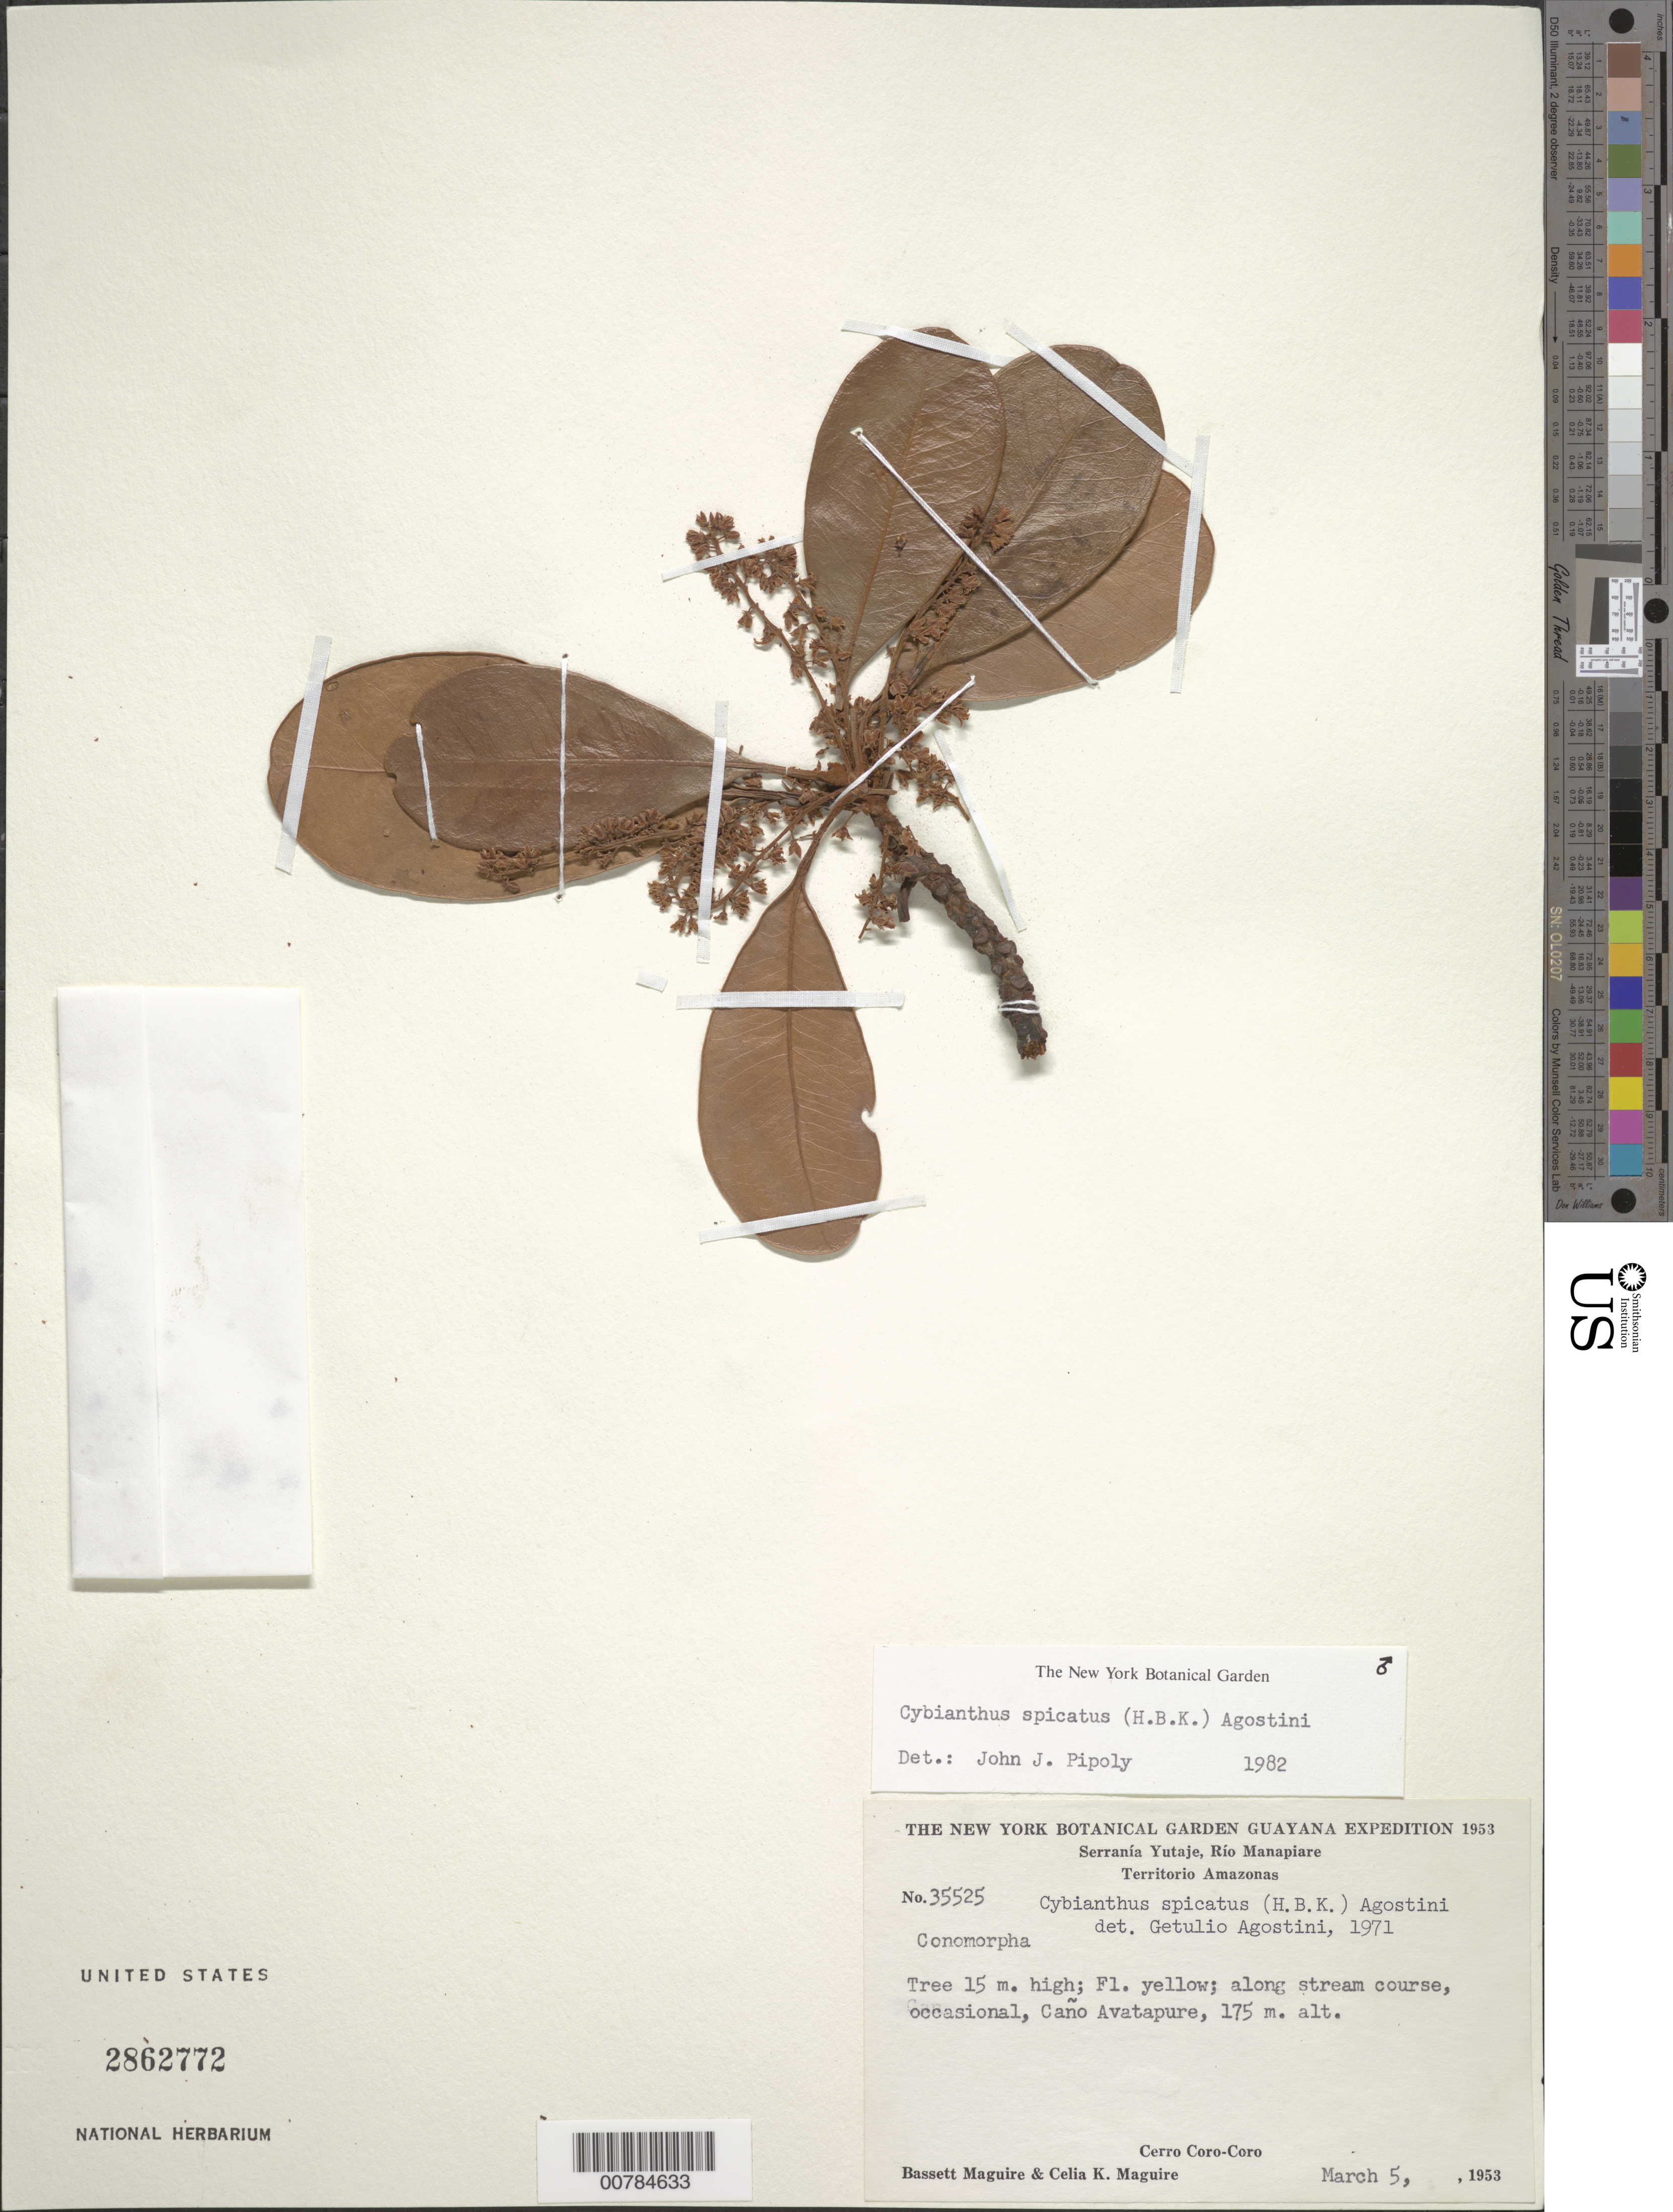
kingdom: Plantae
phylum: Tracheophyta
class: Magnoliopsida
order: Ericales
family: Primulaceae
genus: Cybianthus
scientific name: Cybianthus spicatus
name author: (Kunth) G. Agostini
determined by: Pipoly, J. J., III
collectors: B. Maguire & C. K. Maguire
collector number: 35525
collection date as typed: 5-Mar-53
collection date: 1953-03-05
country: Venezuela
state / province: Amazonas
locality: Río Manapiare, confl. of Caño Manapiare & Caño Atabapure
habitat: Along stream course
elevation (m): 175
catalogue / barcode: US 2862772